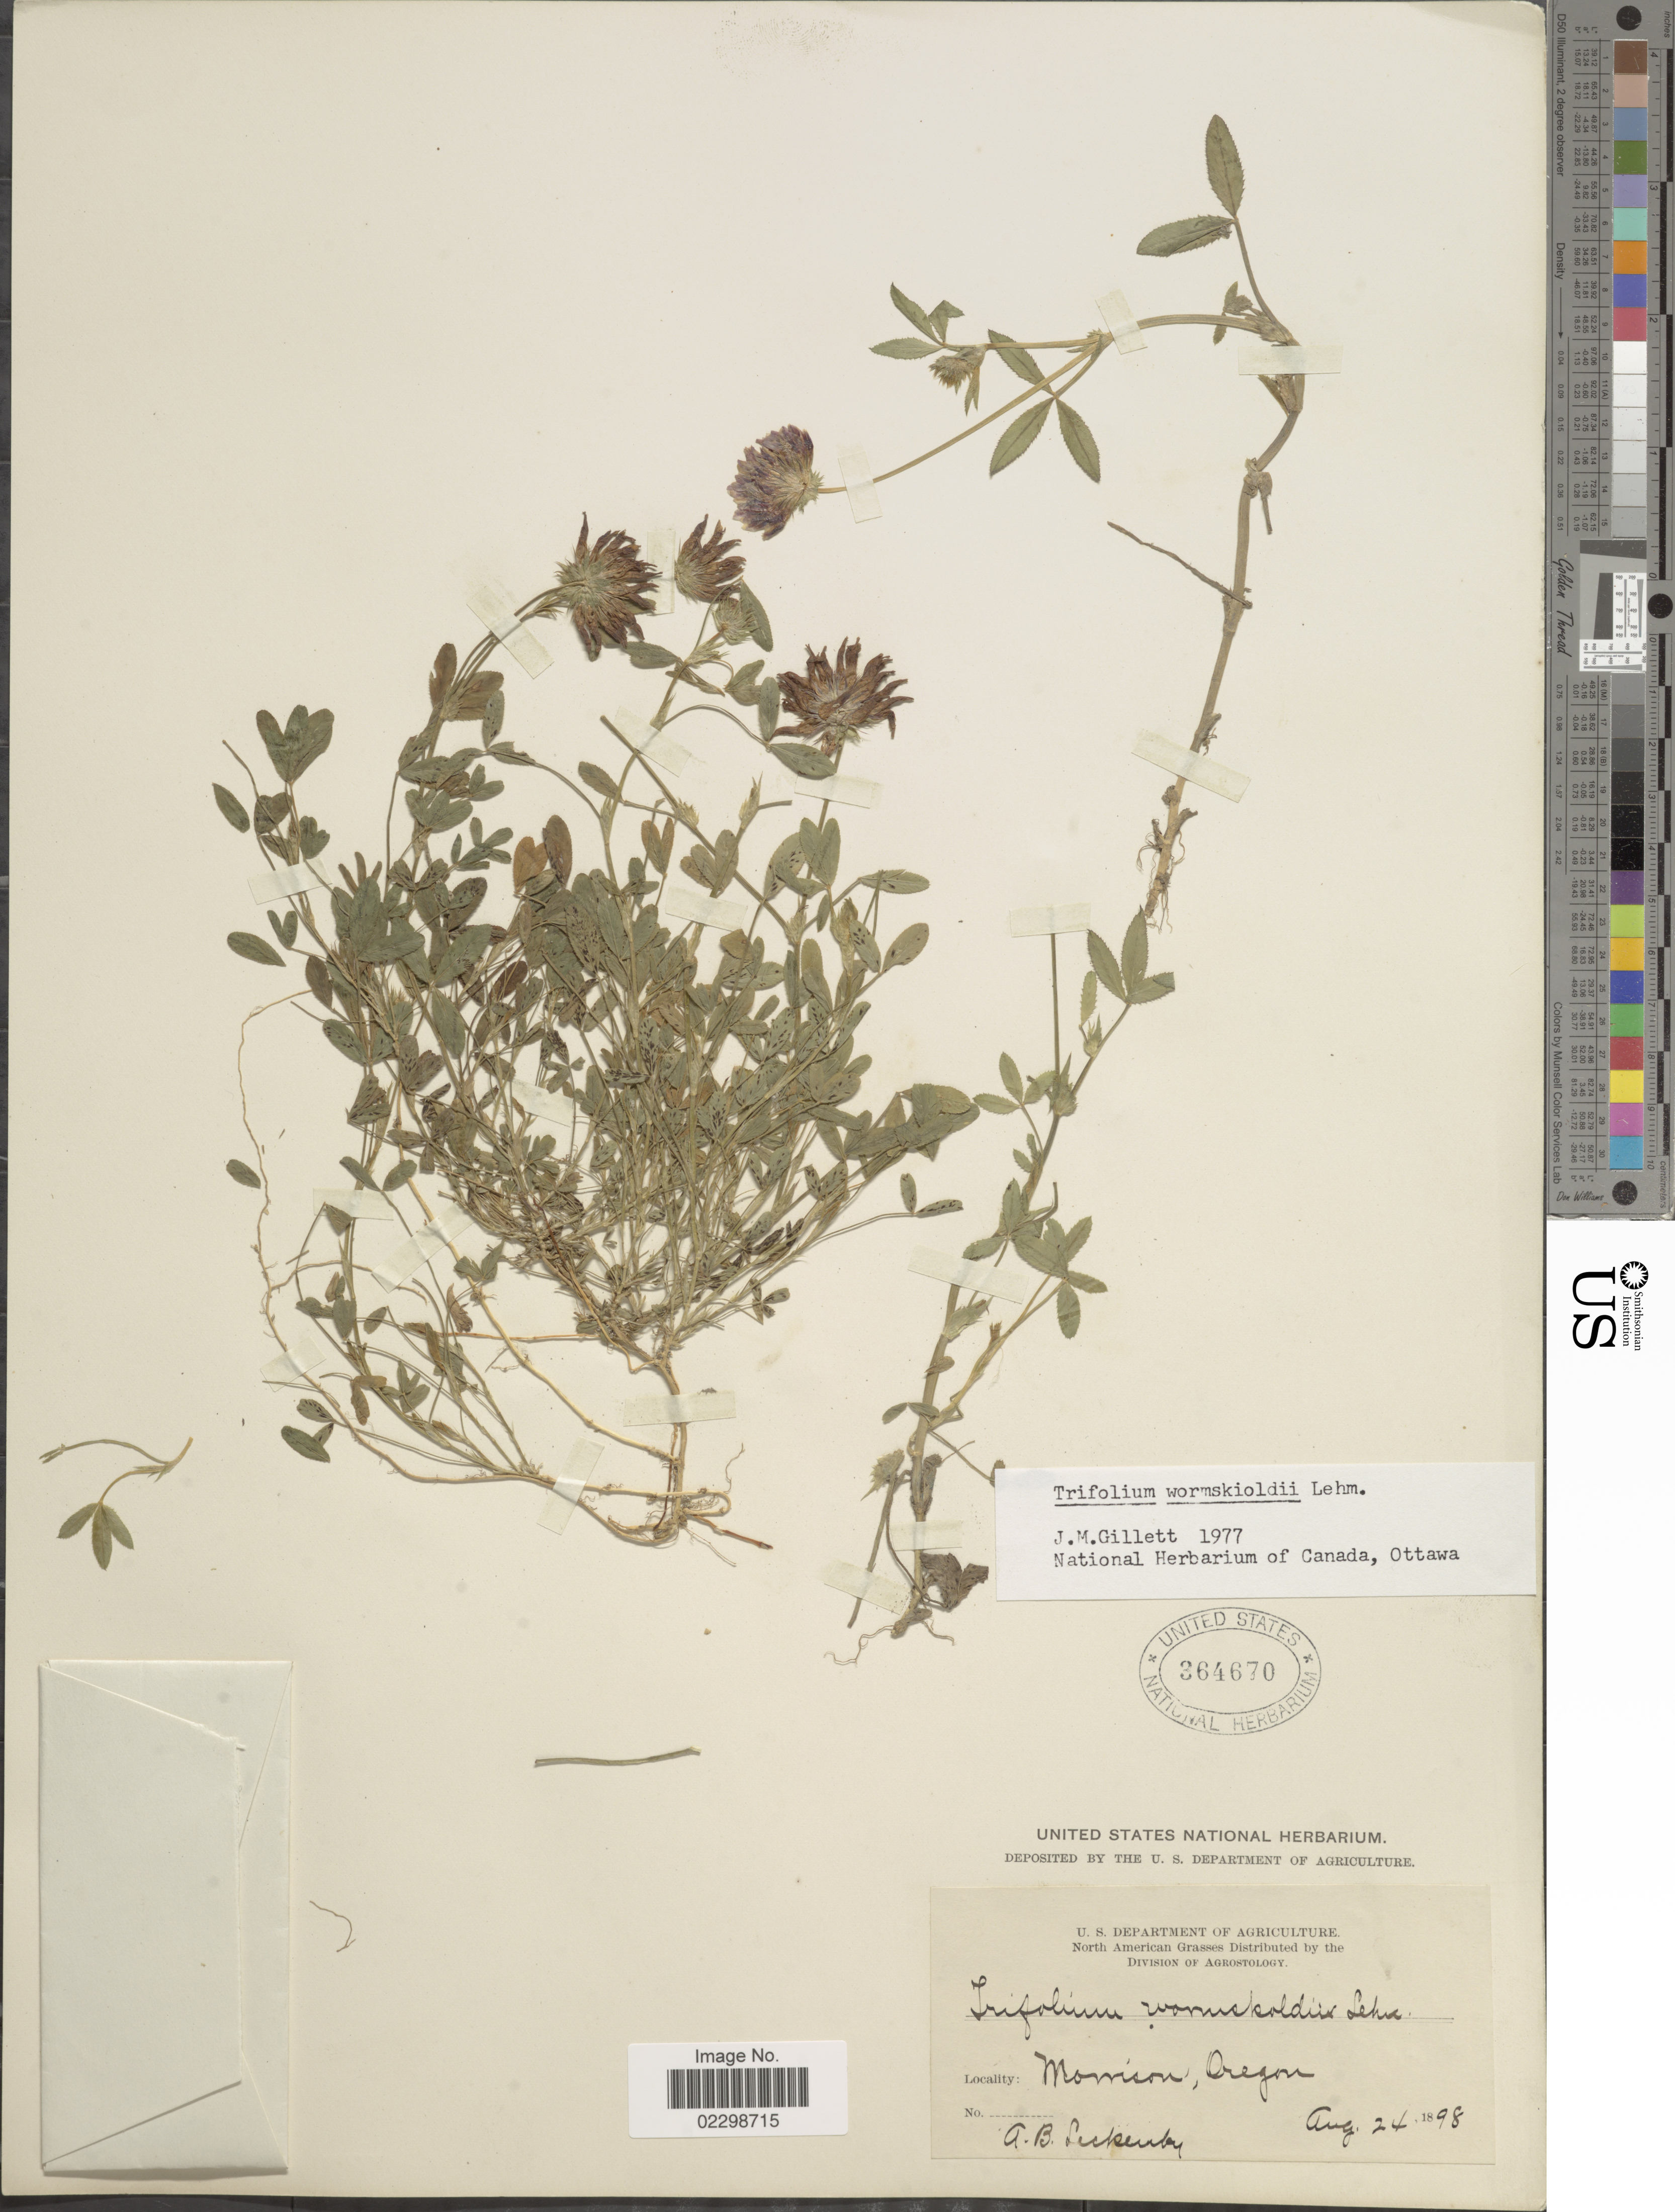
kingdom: Plantae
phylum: Tracheophyta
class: Magnoliopsida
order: Fabales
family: Fabaceae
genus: Trifolium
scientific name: Trifolium wormskioldii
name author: Lehm.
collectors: A. Leckenby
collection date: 1898-08-24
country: United States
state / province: Oregon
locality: Morrison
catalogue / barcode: US 364670